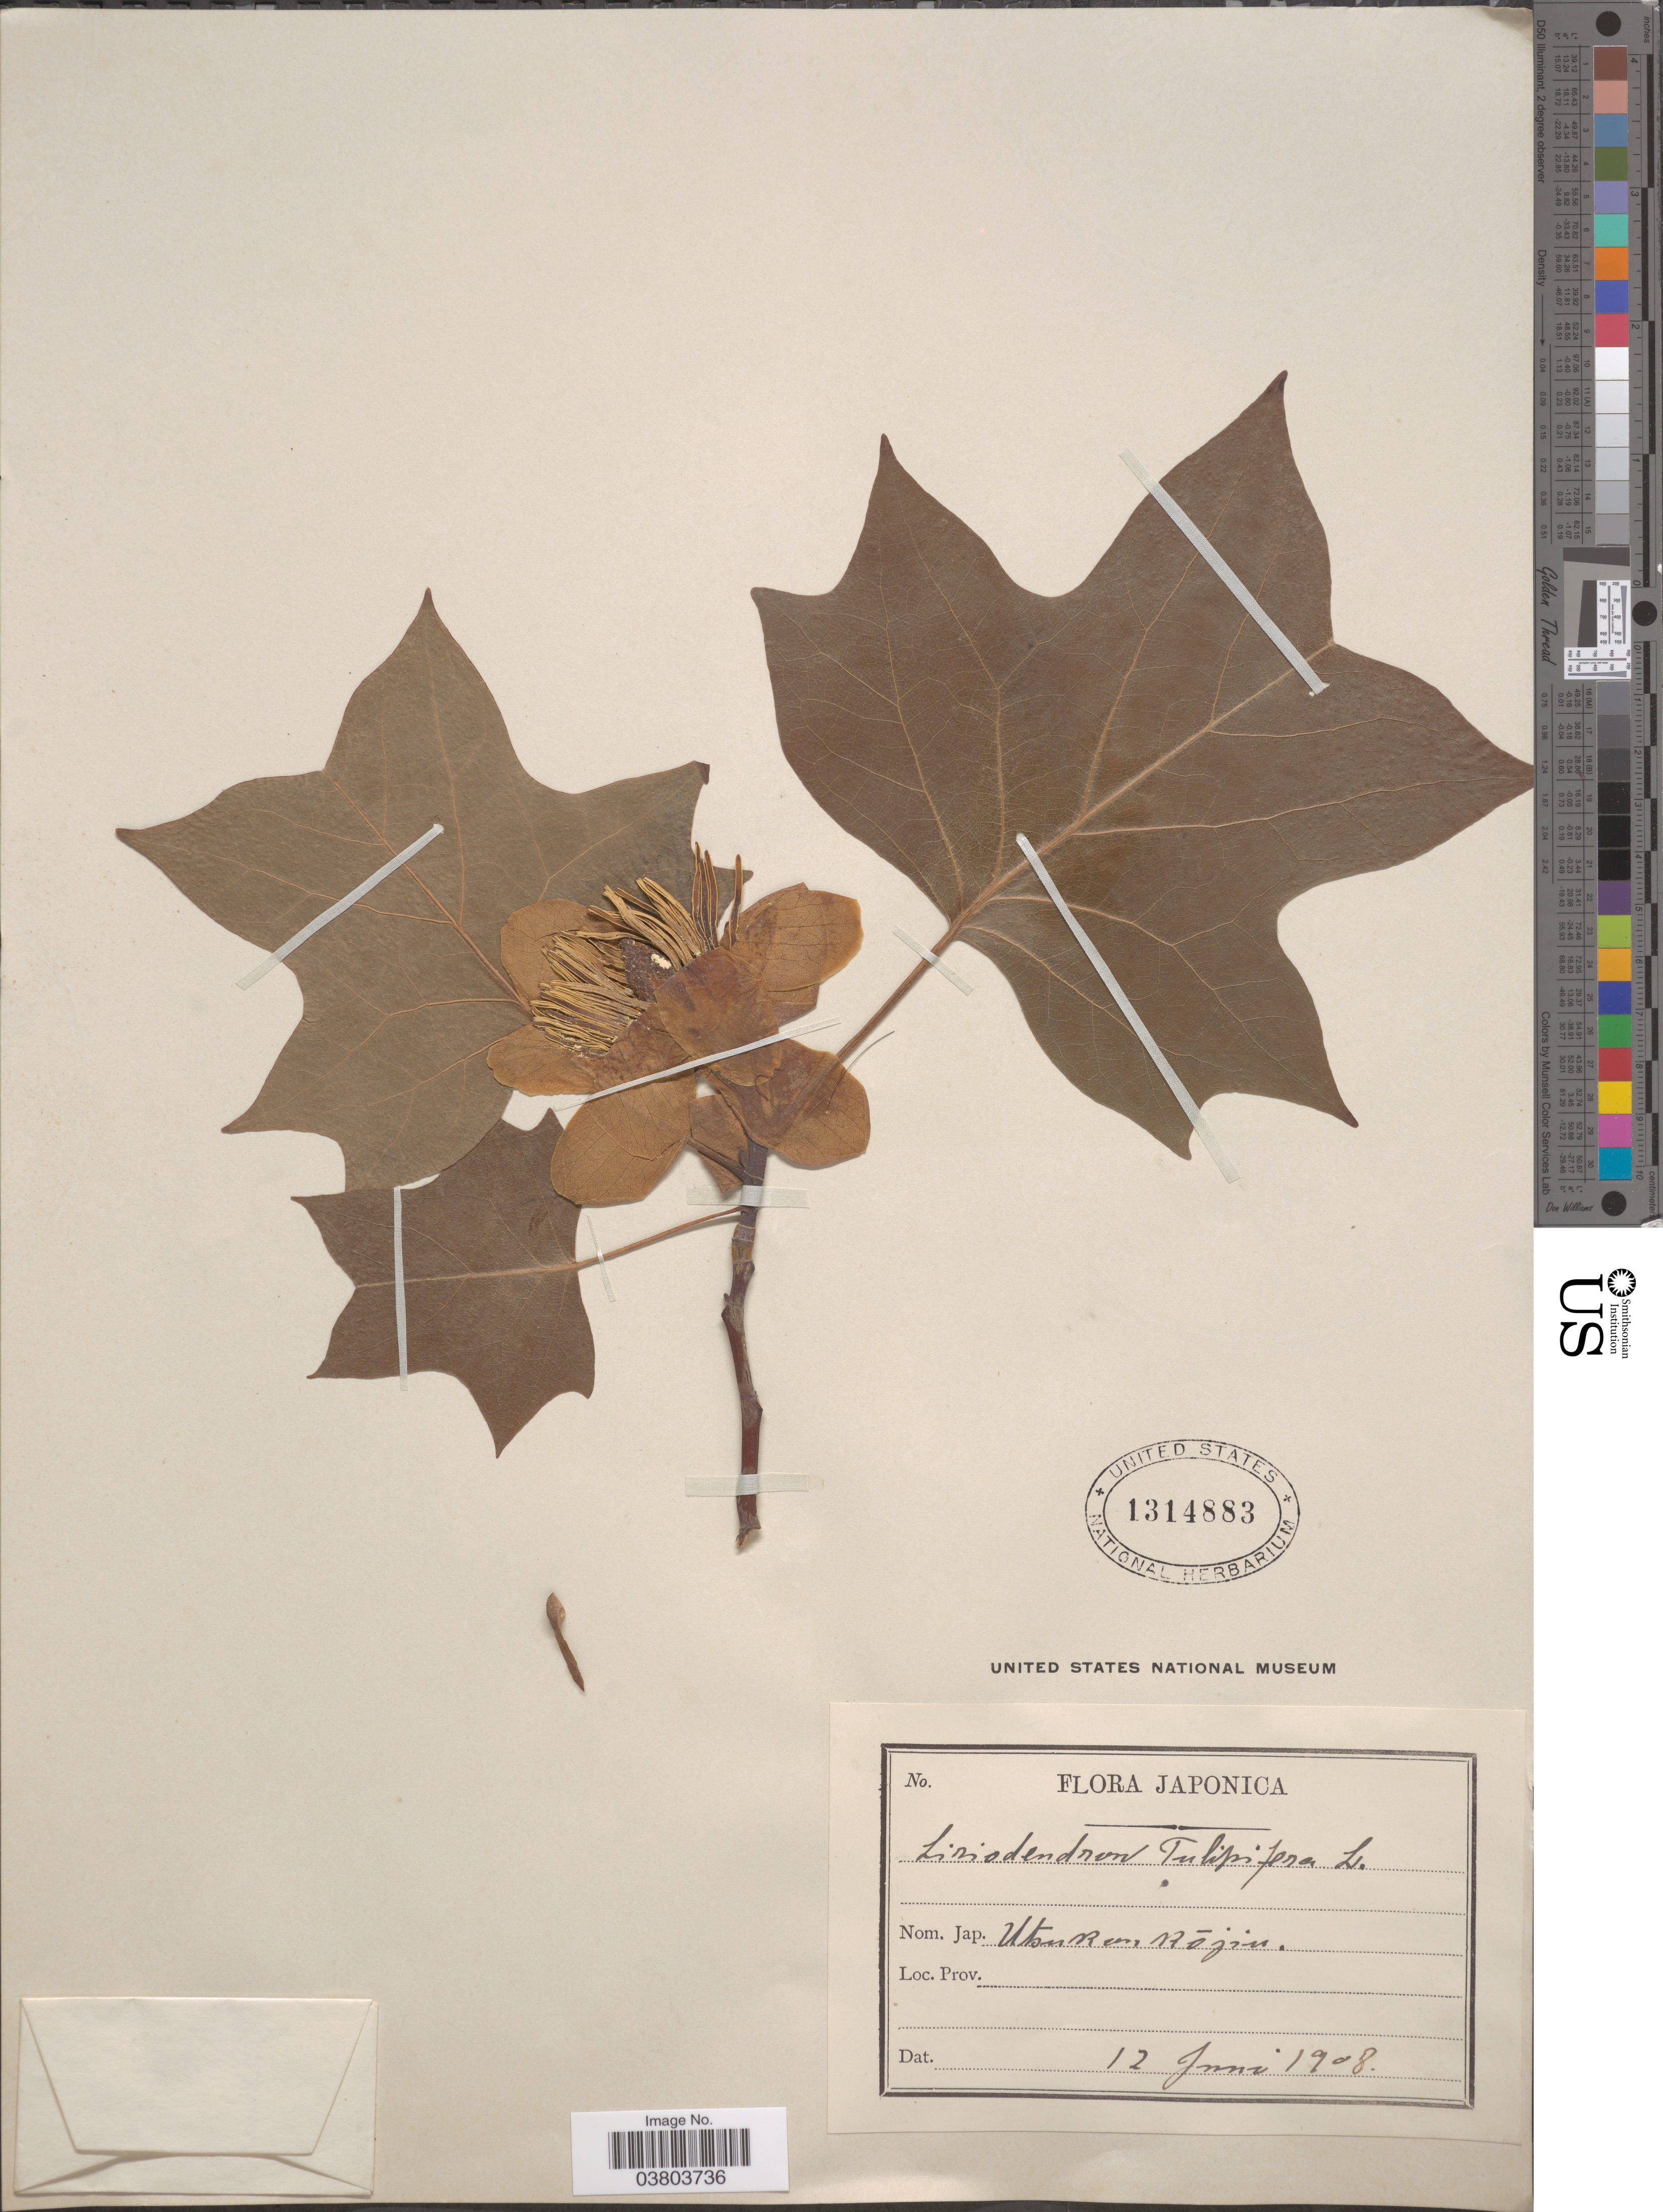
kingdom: Plantae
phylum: Tracheophyta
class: Magnoliopsida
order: Magnoliales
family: Magnoliaceae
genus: Liriodendron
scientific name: Liriodendron tulipifera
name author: L.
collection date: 1908-06-12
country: Japan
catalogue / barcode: US 1314883